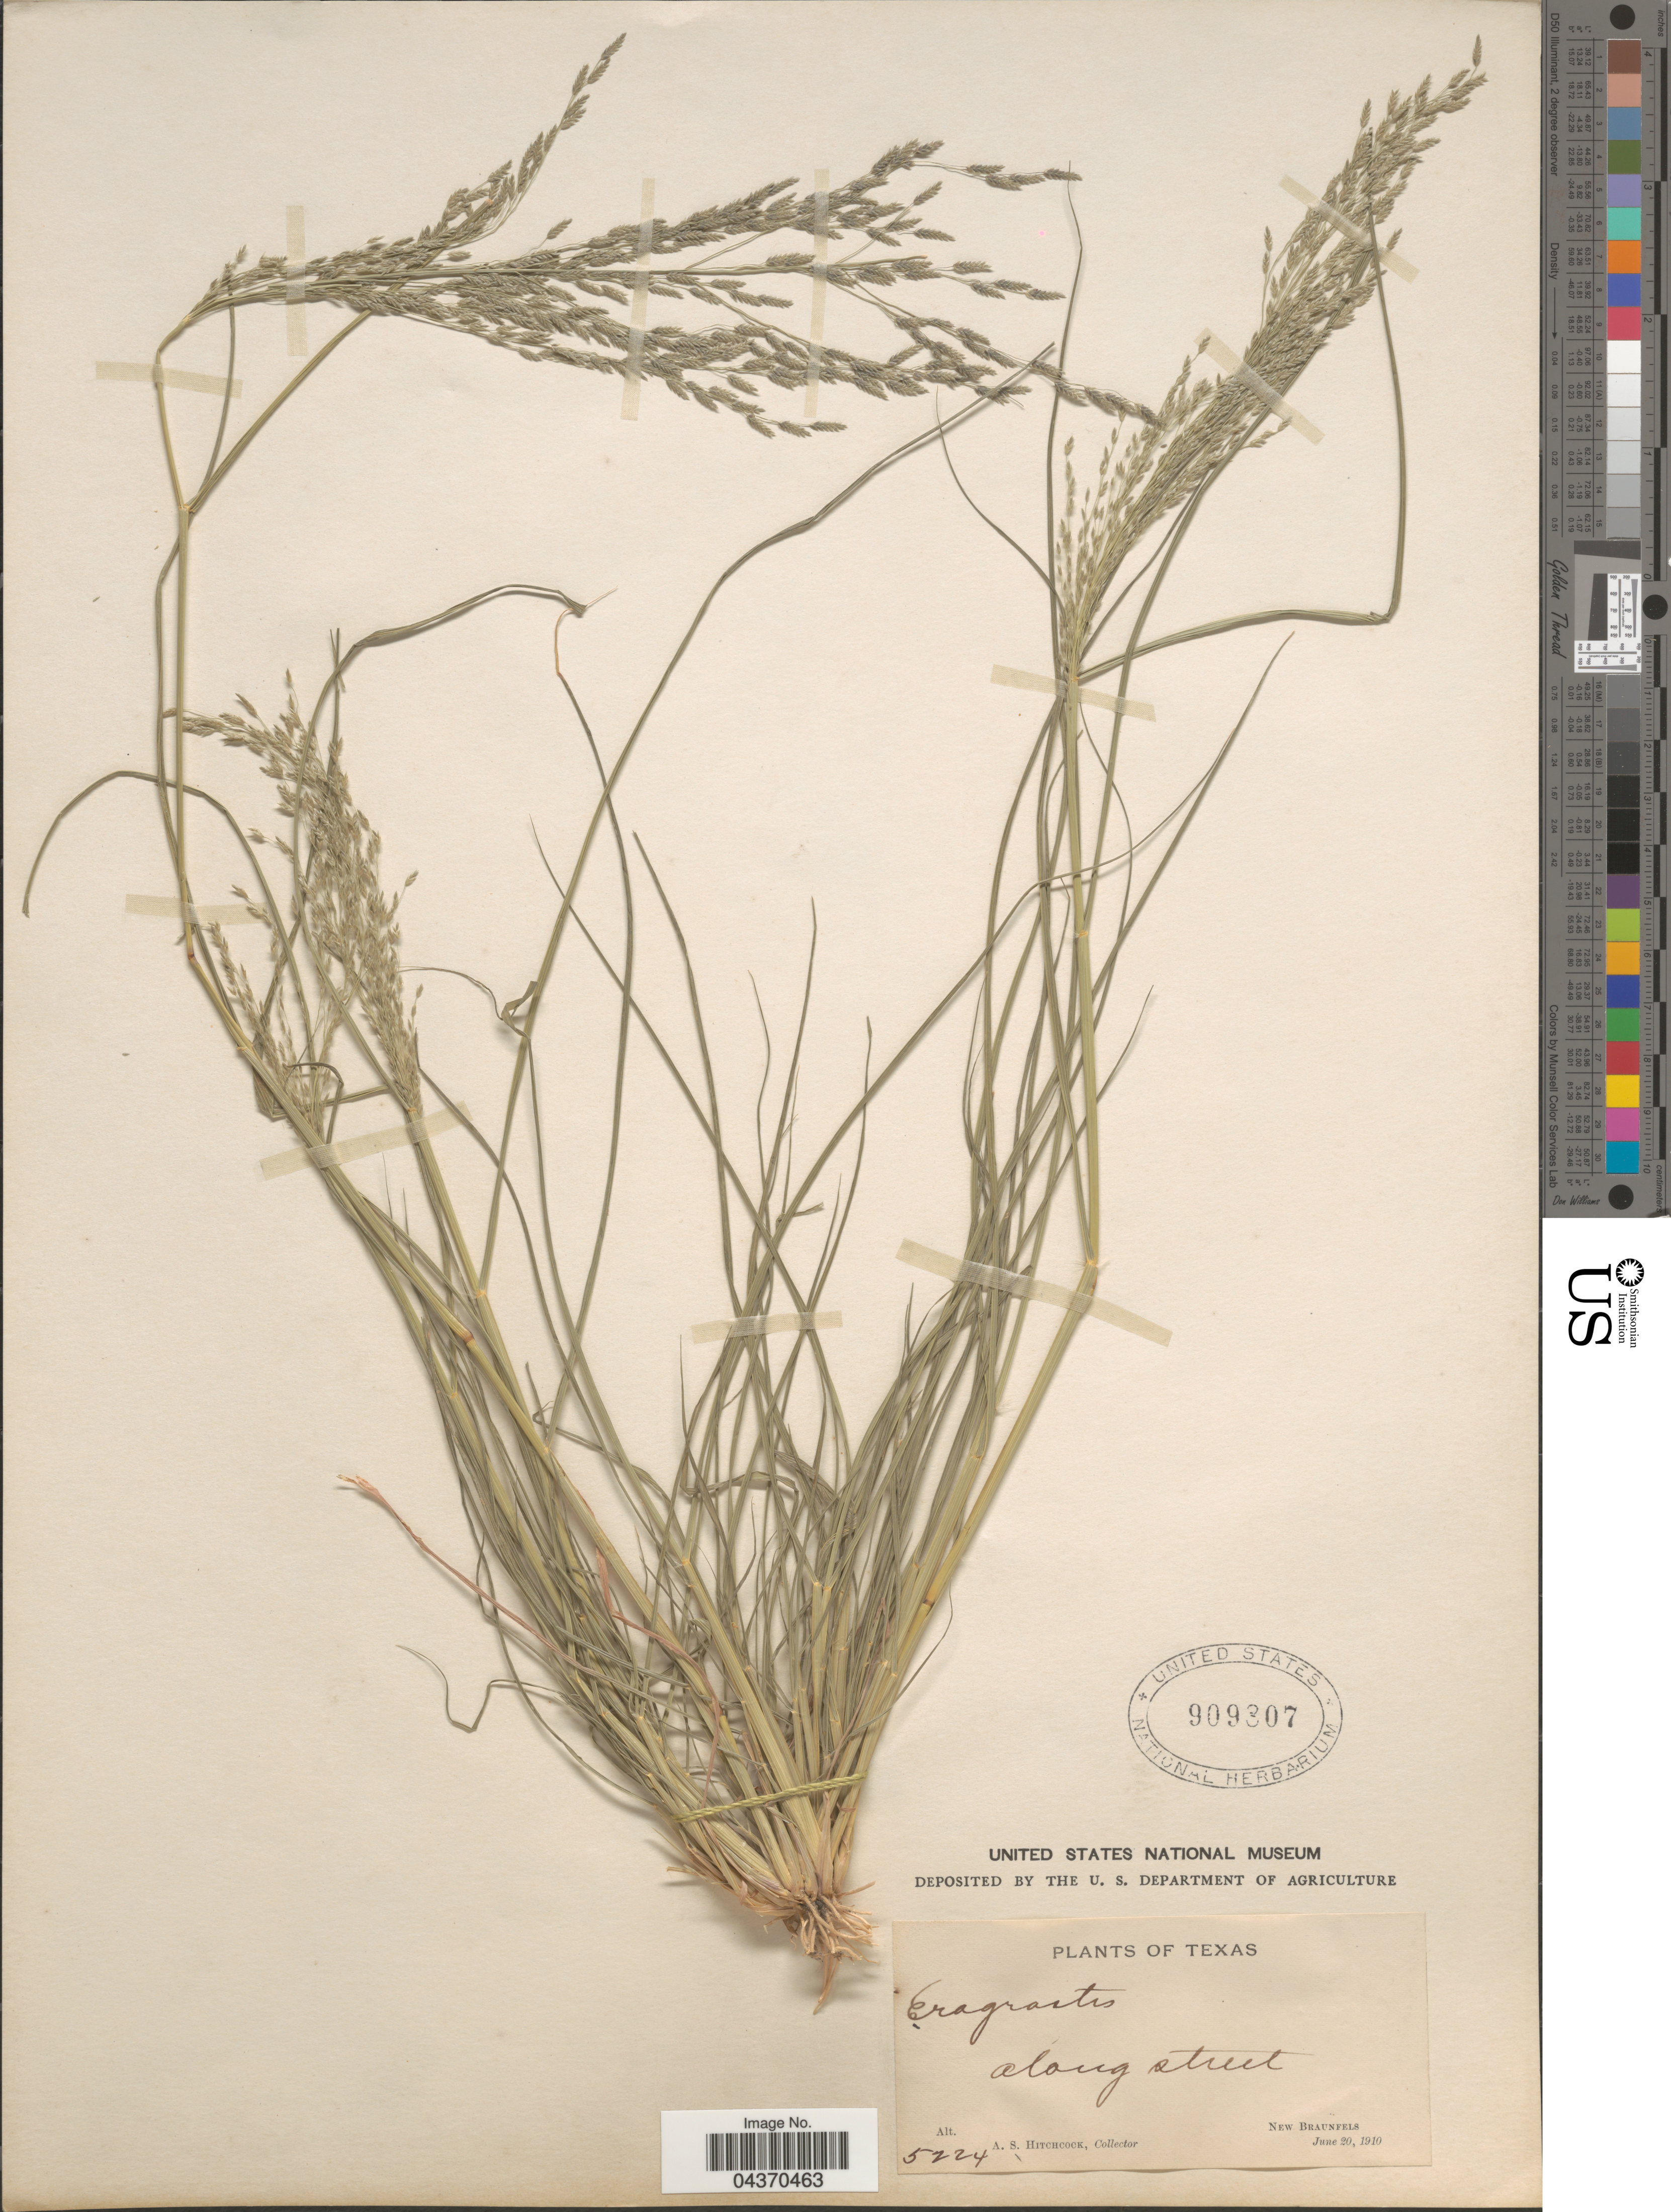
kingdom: Plantae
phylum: Tracheophyta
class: Liliopsida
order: Poales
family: Poaceae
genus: Eragrostis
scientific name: Eragrostis pectinacea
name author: (Michx.) Nees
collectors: A. S. Hitchcock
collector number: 5224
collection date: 1910-06-20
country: United States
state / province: Texas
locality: Along street. New Braunfels.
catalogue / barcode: US 909807